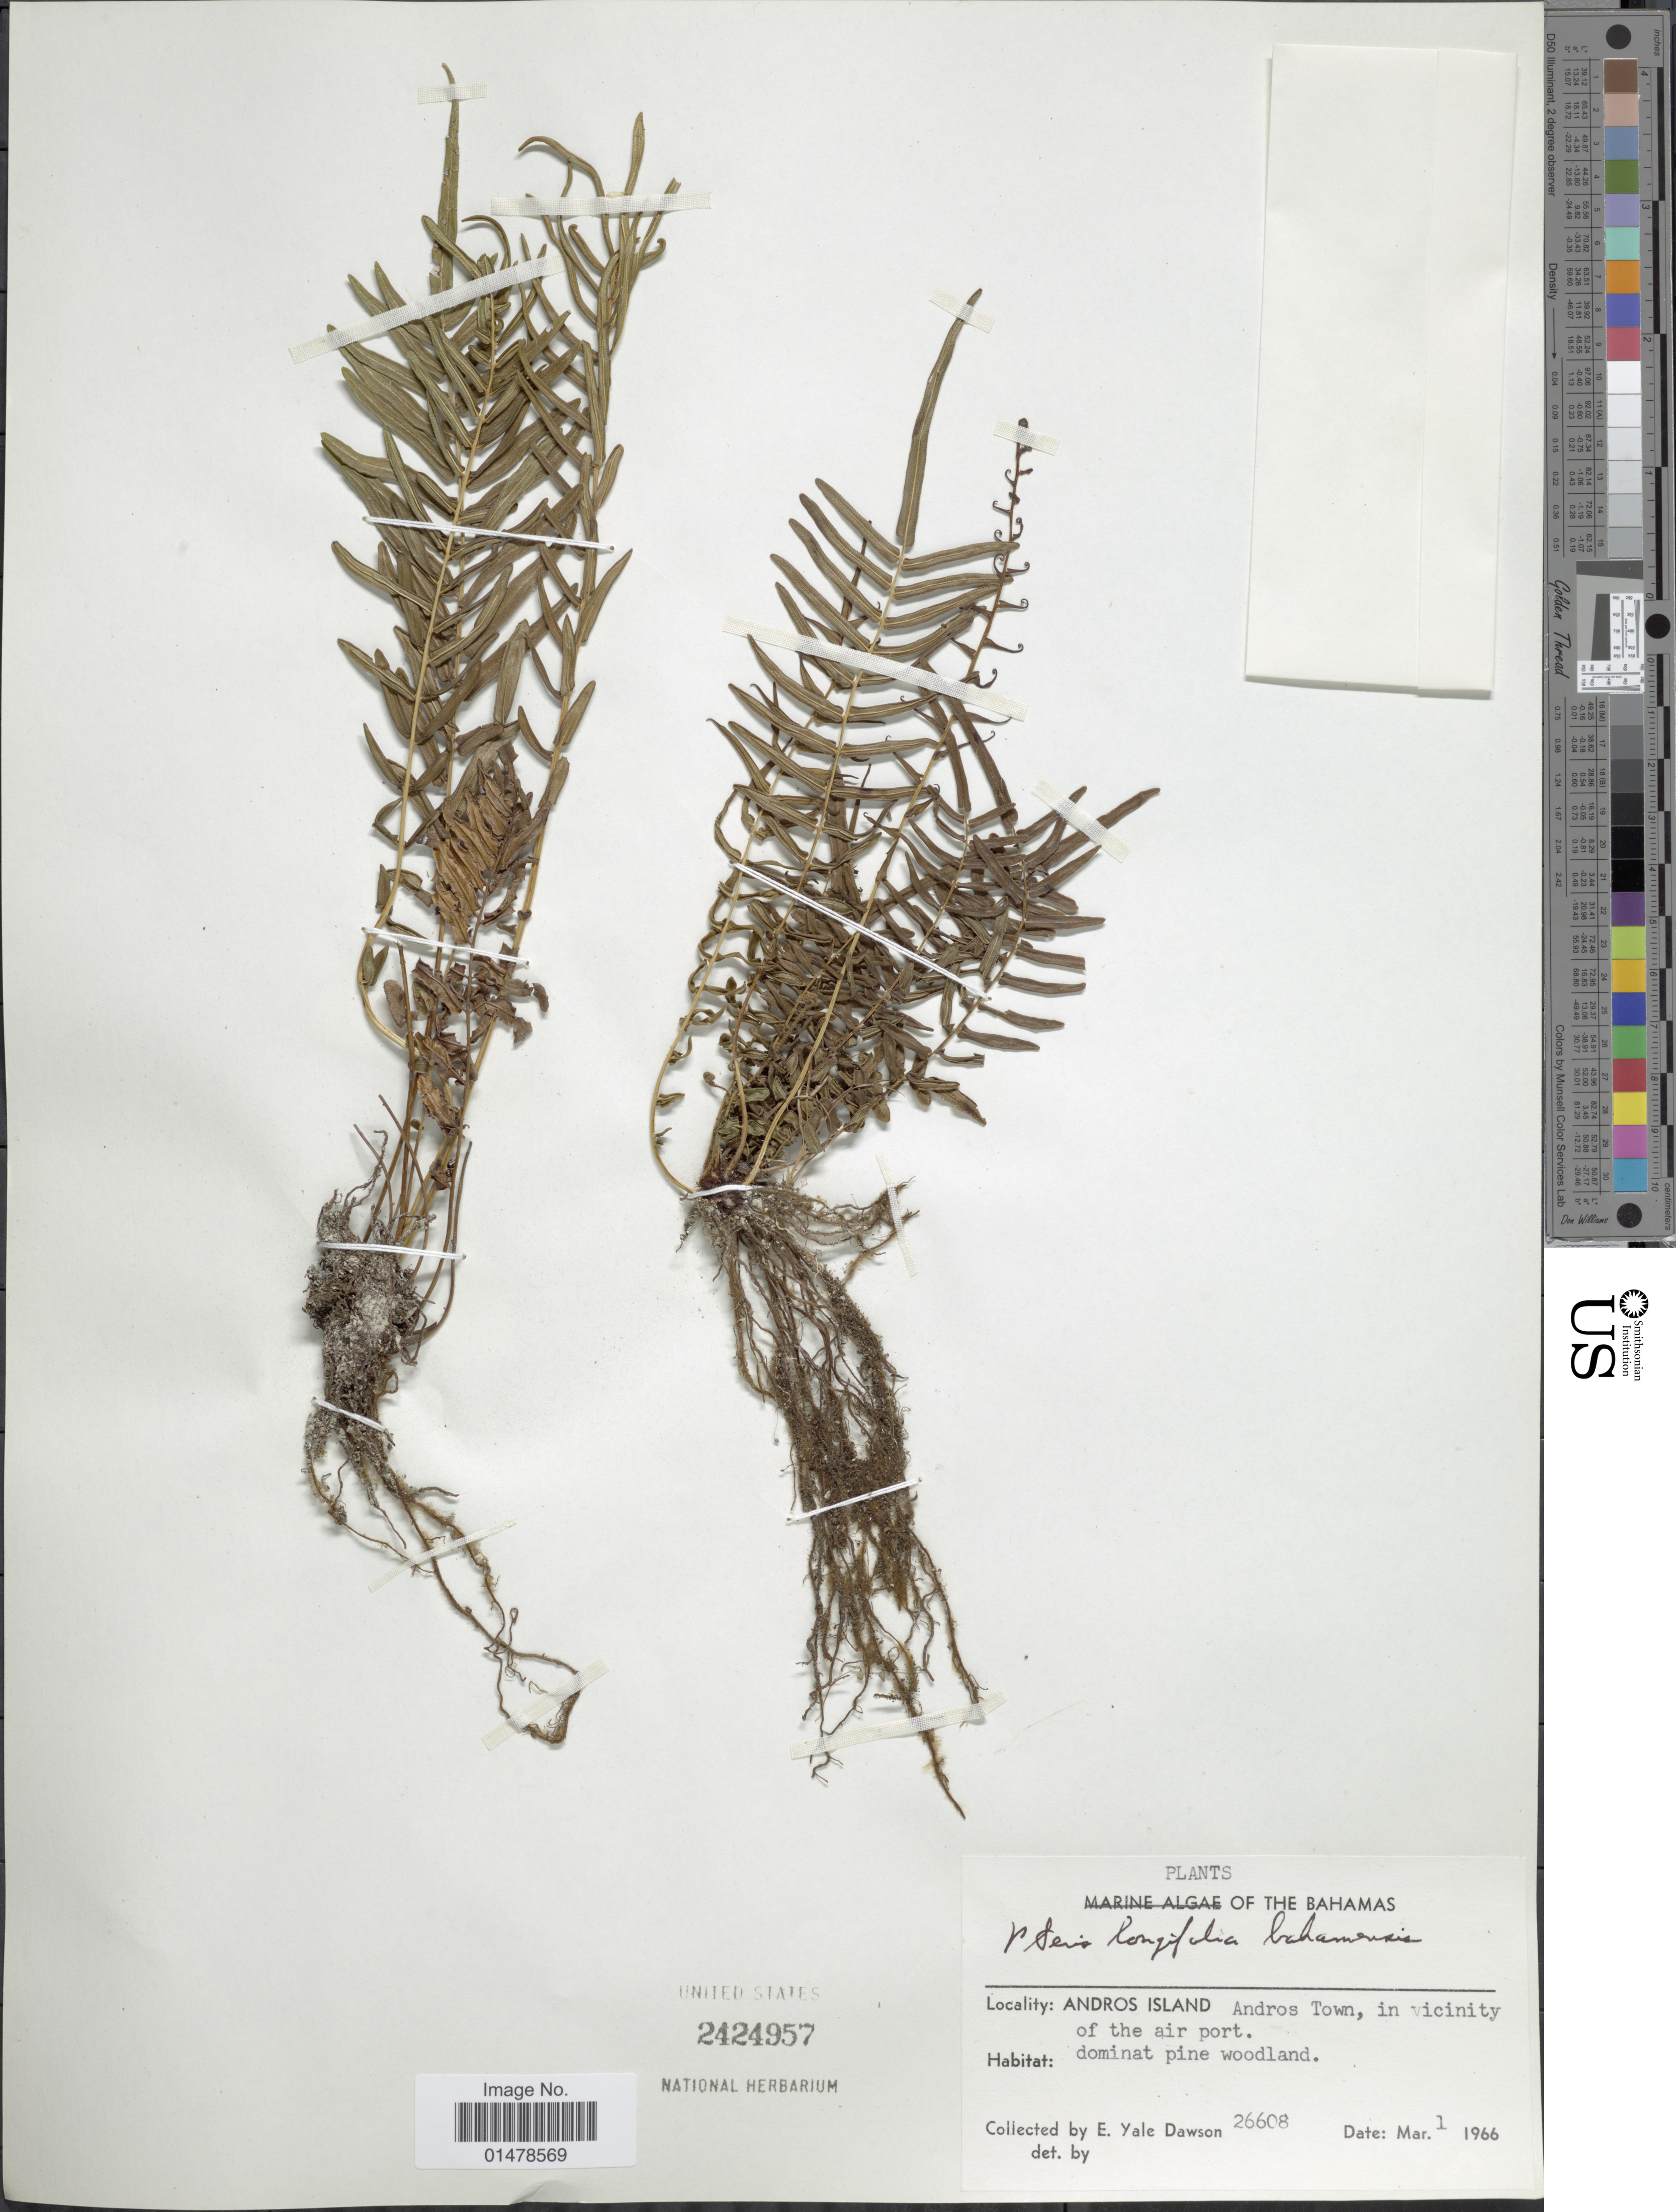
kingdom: Plantae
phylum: Tracheophyta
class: Polypodiopsida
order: Polypodiales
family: Pteridaceae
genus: Pteris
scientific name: Pteris bahamenis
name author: (J. Agardh) Fée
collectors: N. Yensen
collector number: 26608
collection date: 1966-03-01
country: Bahamas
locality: The Bahamas, Andros Island, Andros Town, in vicinity of the air port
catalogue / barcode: US 2424957